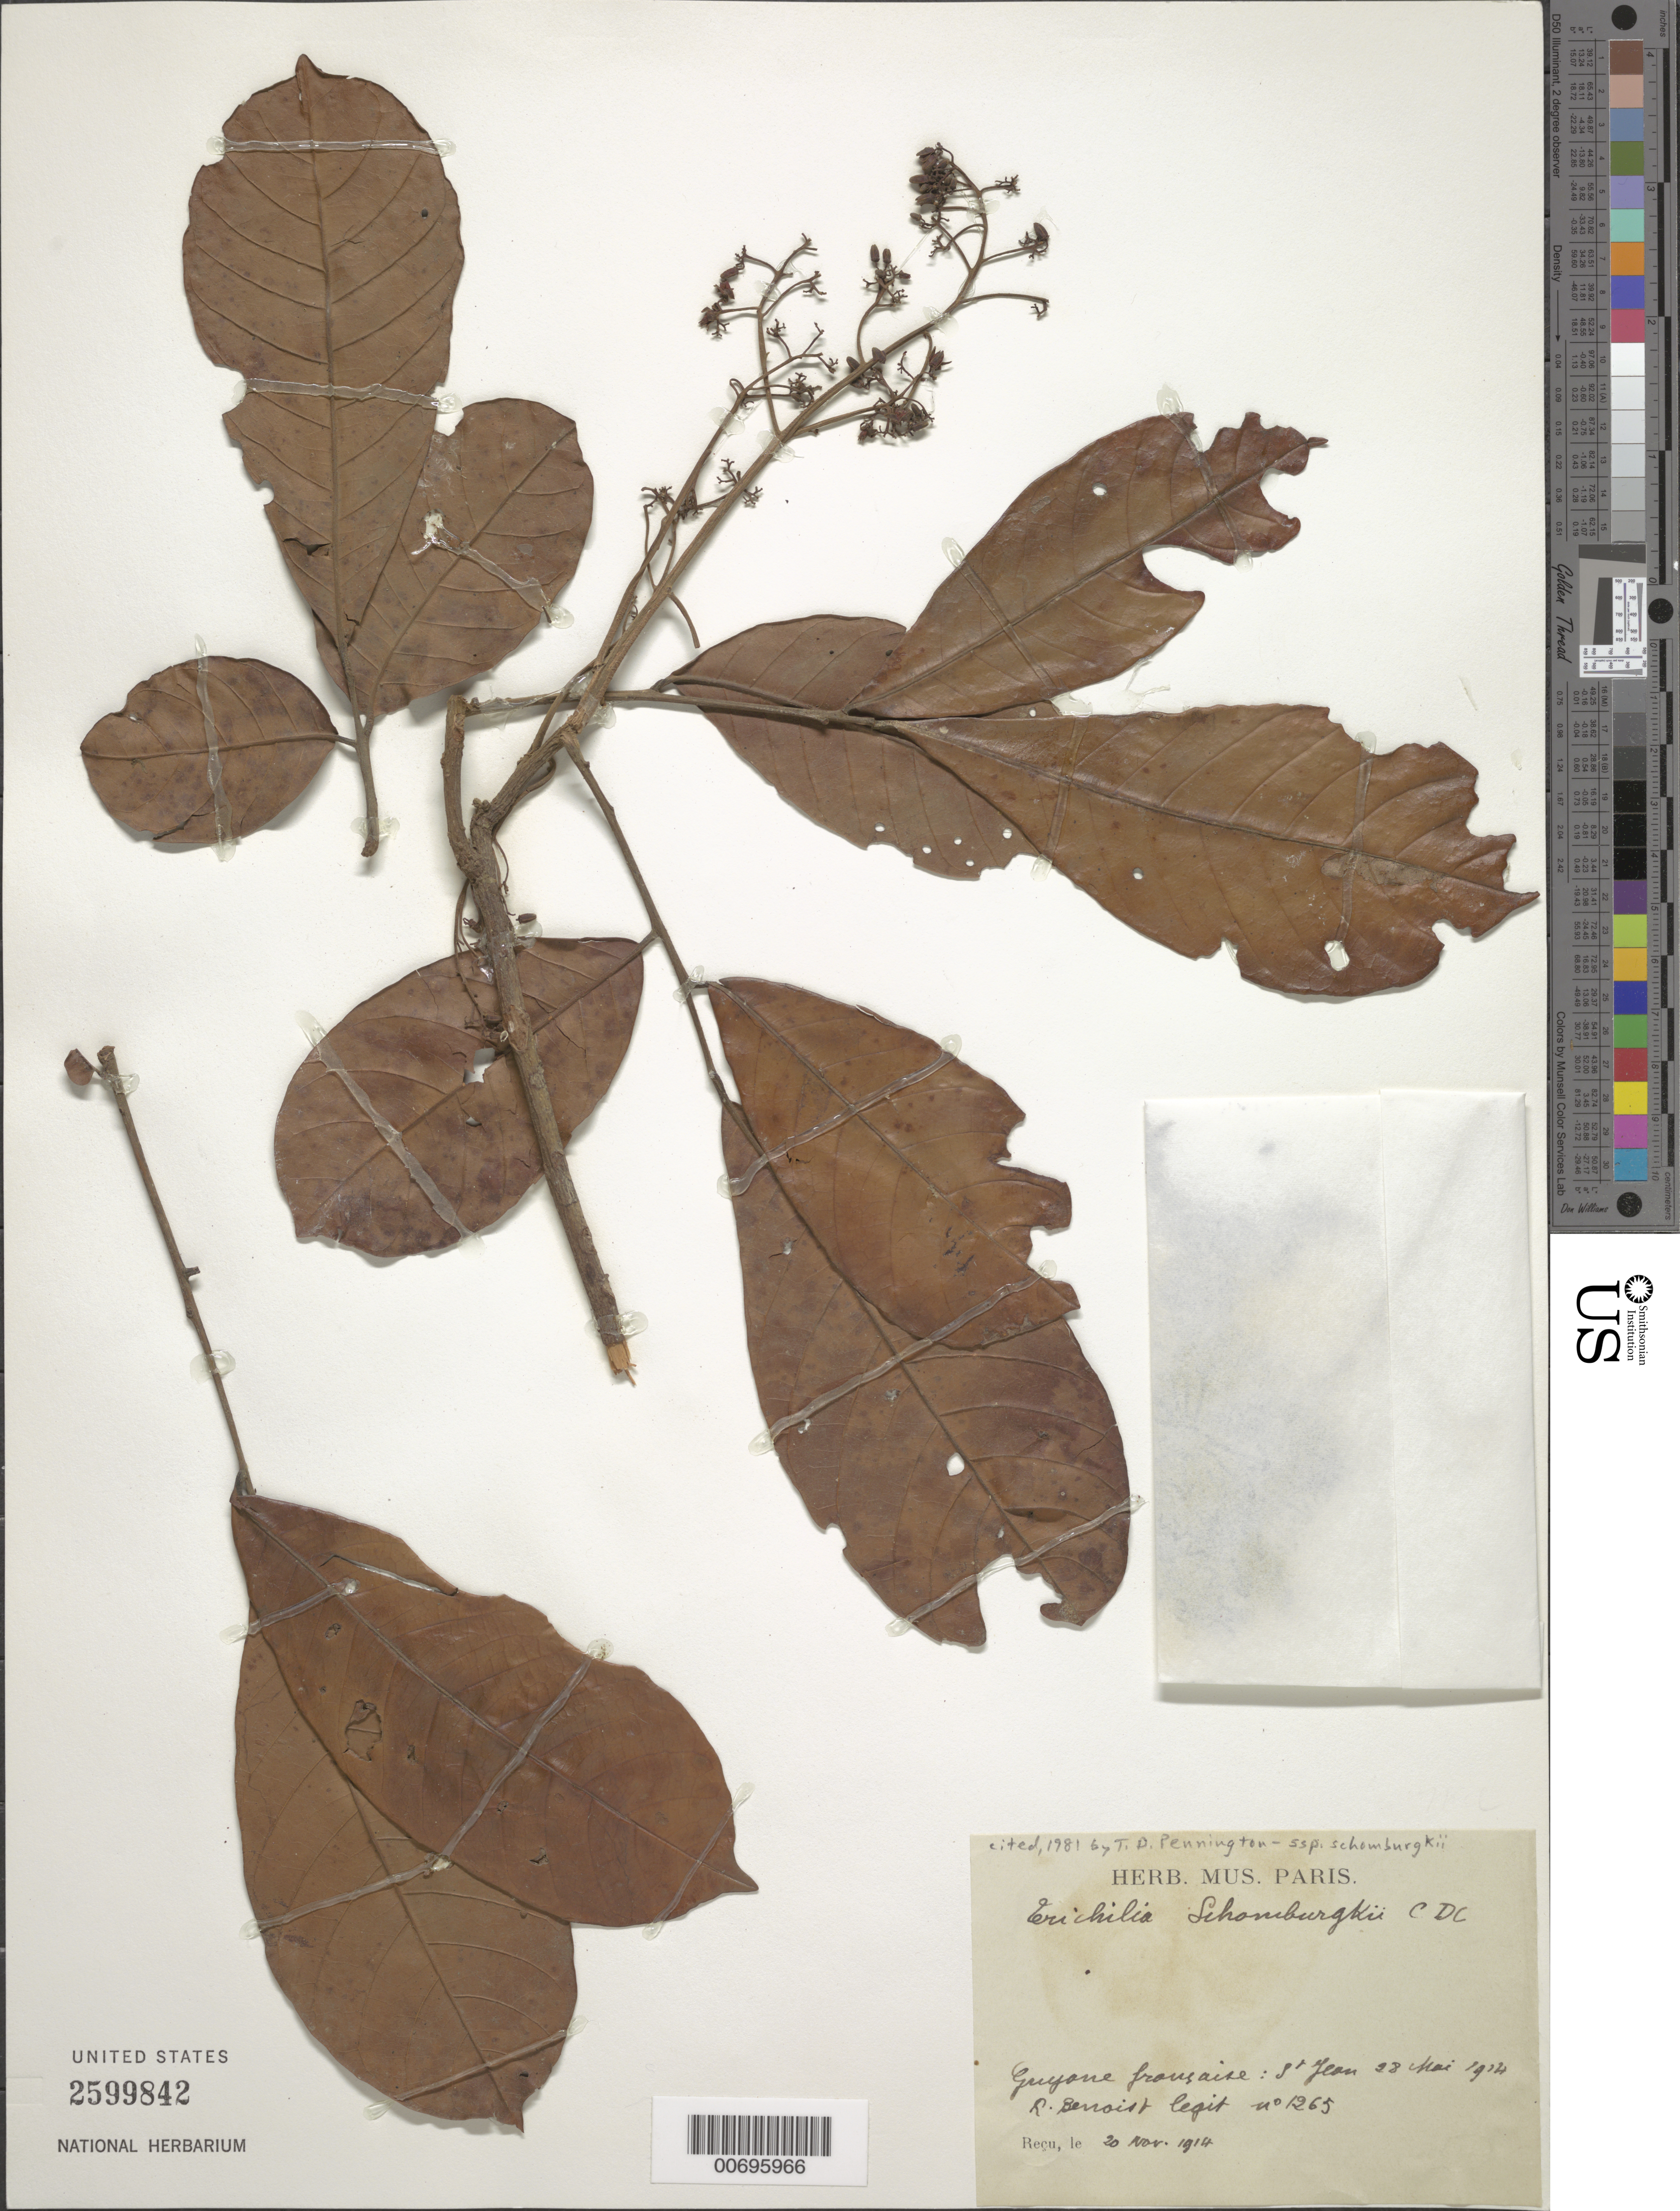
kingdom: Plantae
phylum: Tracheophyta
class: Magnoliopsida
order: Sapindales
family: Meliaceae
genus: Trichilia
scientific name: Trichilia schomburgkii subsp. schomburgkii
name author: C. DC.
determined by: Pennington, T. D., (K)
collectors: R. Benoist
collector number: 1265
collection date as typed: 28-May-14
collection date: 1914-05-28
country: French Guiana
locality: Village St. Jean du Maroni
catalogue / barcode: US 2599842